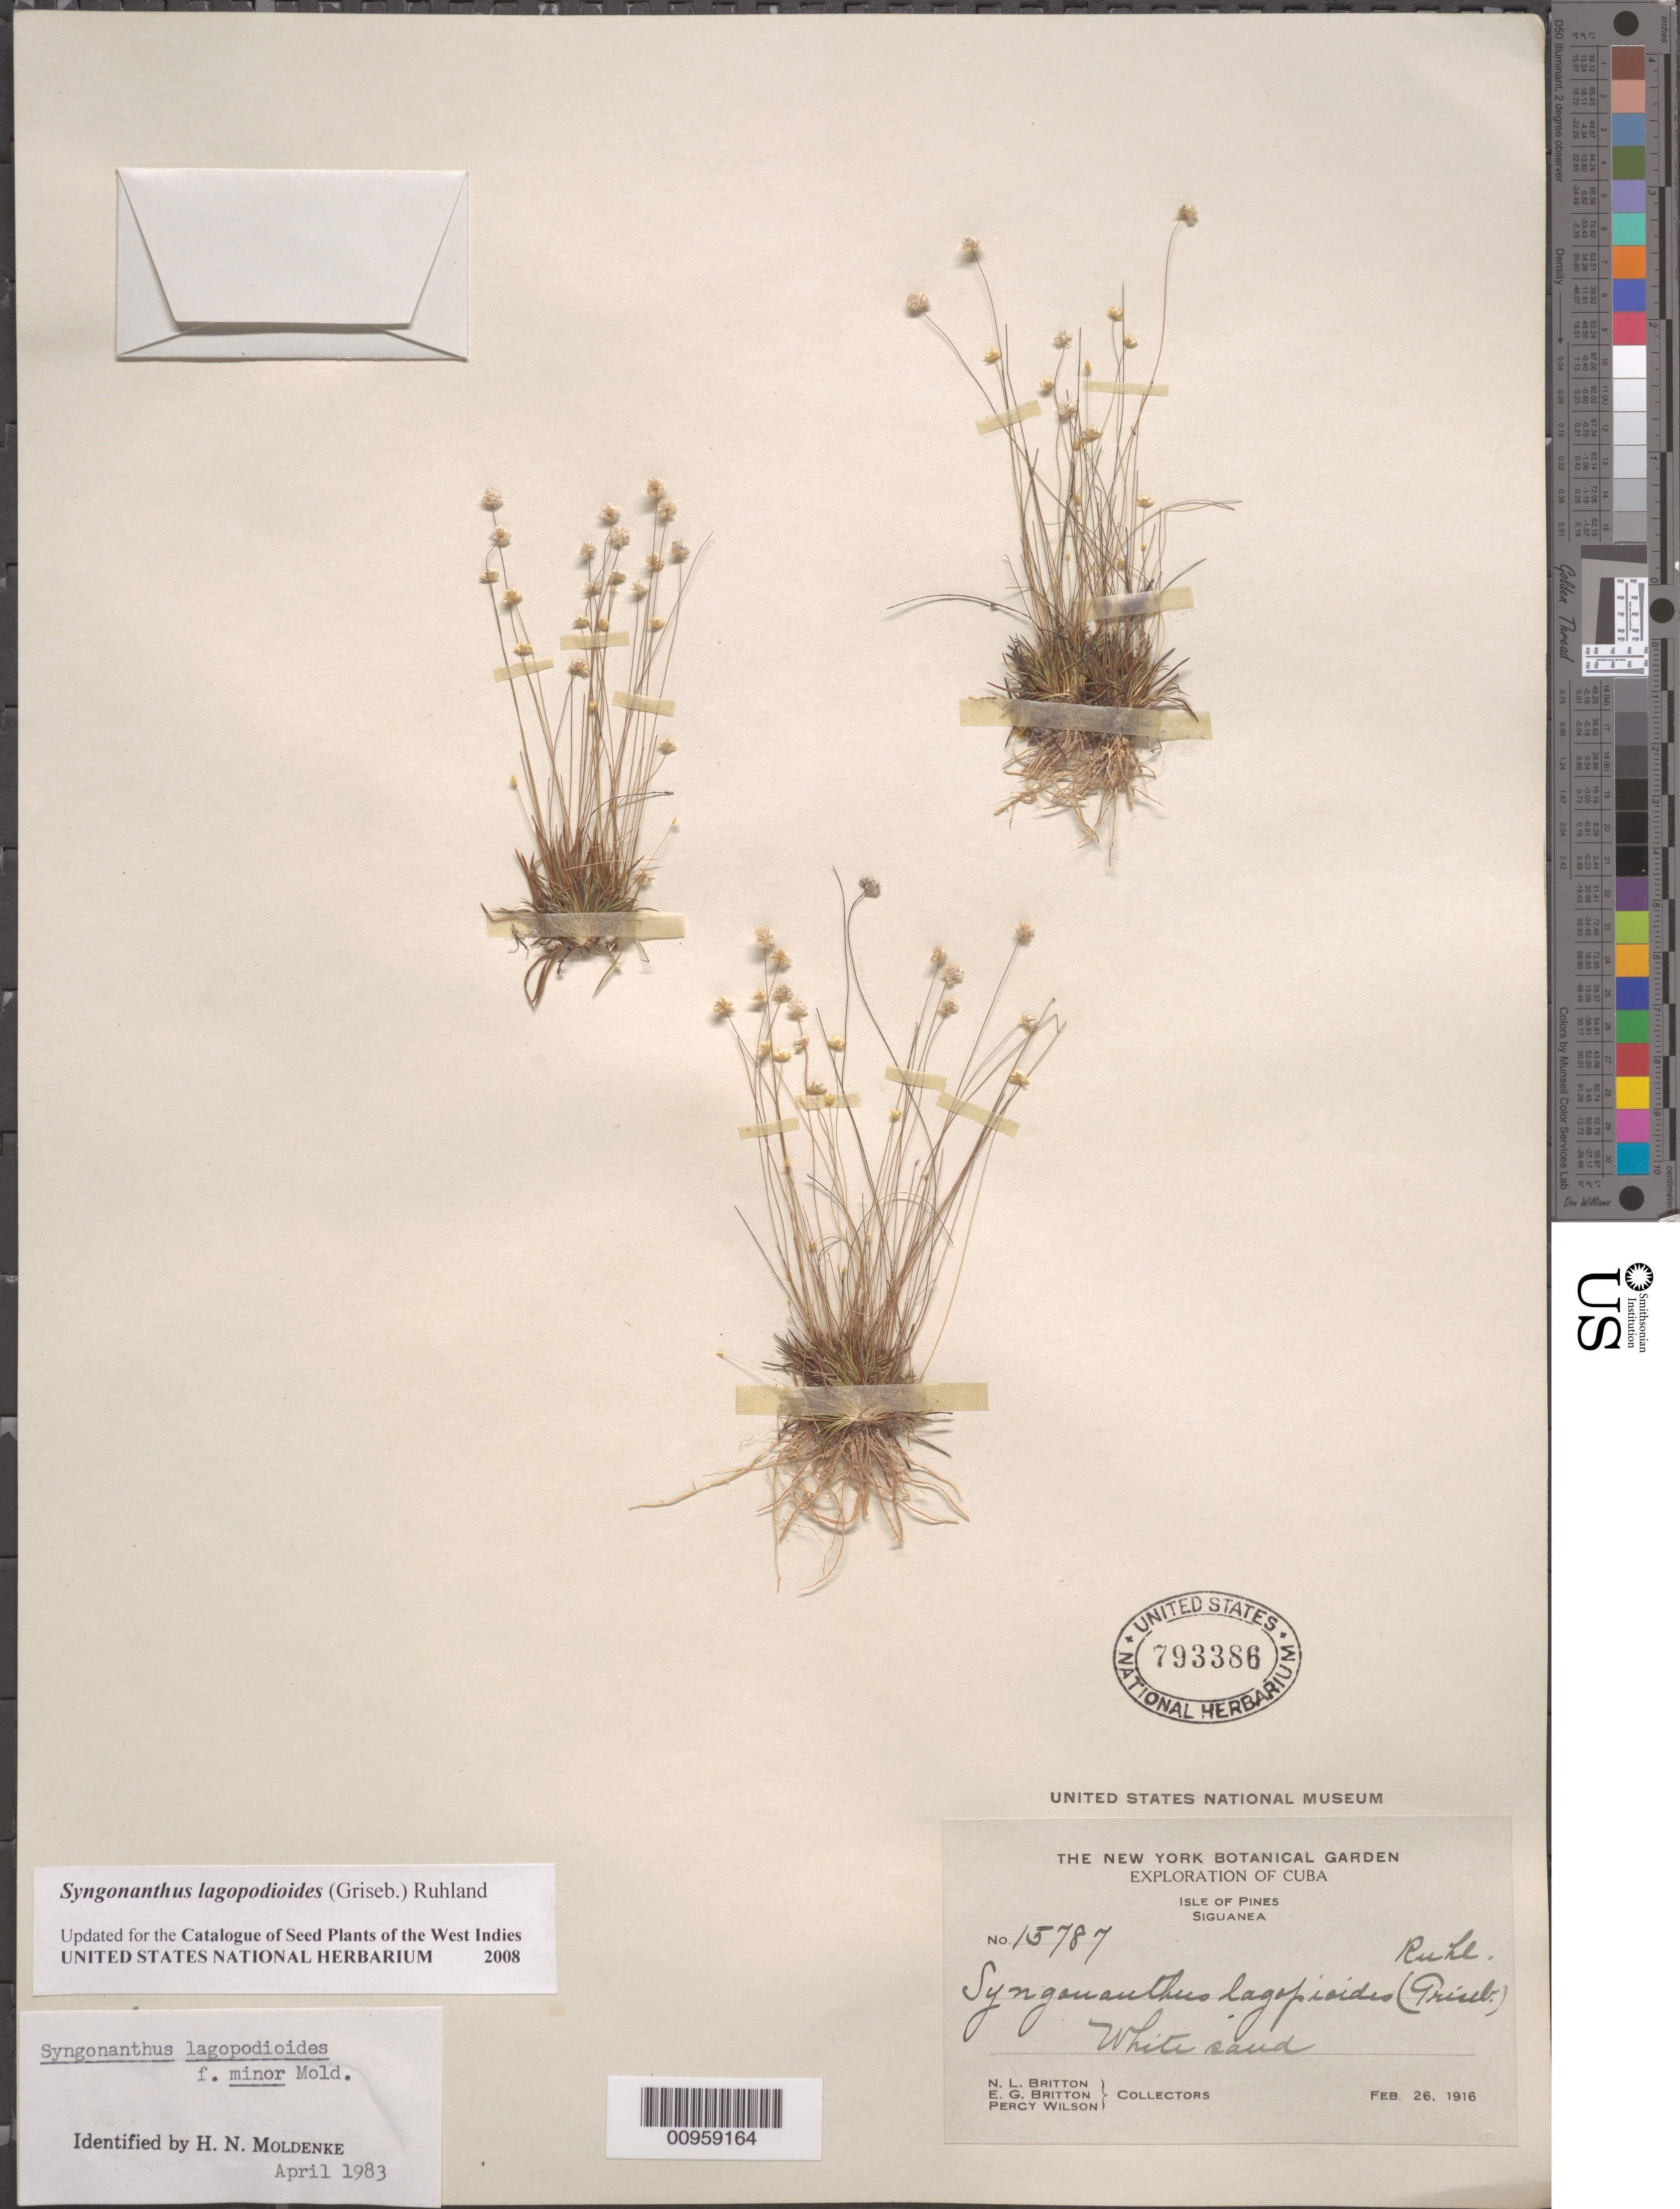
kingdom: Plantae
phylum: Tracheophyta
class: Liliopsida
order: Poales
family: Eriocaulaceae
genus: Syngonanthus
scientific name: Syngonanthus lagopodioides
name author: (Griseb.) Ruhland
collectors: N. Britton, E. G. Britton & P. Wilson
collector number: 15787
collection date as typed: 26 Feb 1916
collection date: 1916-02-26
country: Cuba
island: Isla de la Juventud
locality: Siguanea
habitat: White sand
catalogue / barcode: US 793386